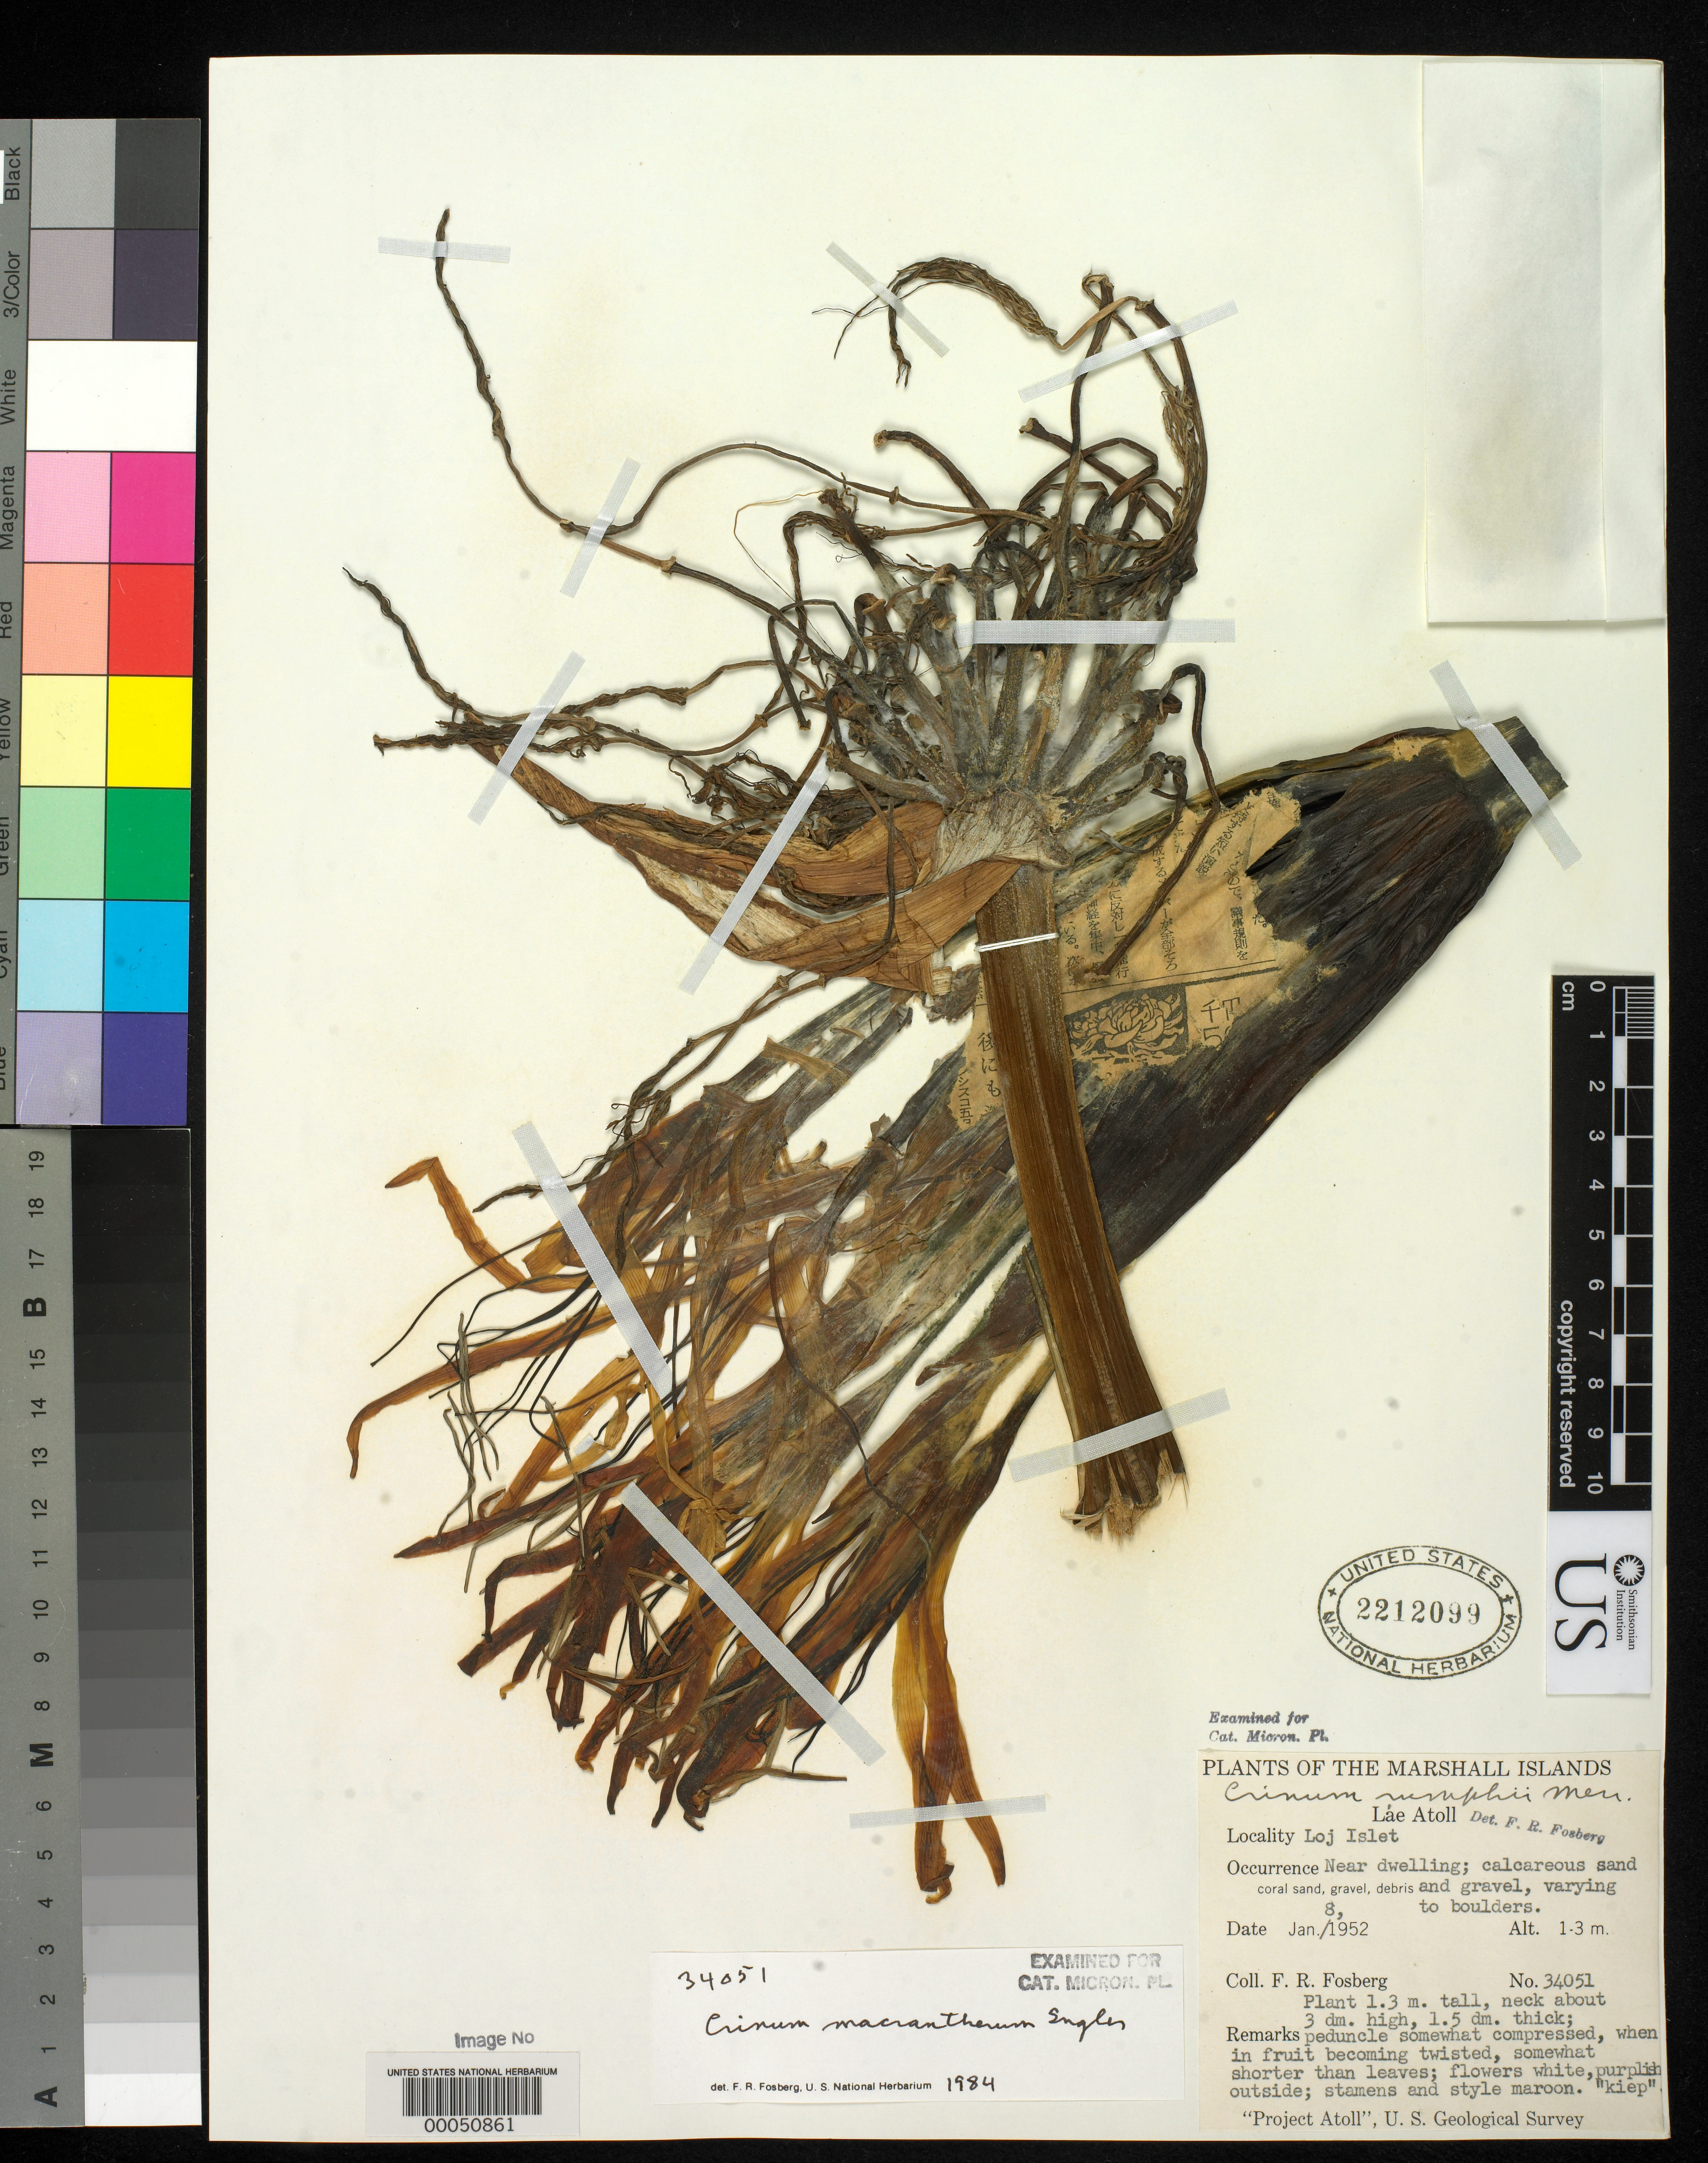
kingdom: Plantae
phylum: Tracheophyta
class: Liliopsida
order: Asparagales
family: Amaryllidaceae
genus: Crinum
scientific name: Crinum macrantherum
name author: Engl.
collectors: F. R. Fosberg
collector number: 34051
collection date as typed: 08 Jan 1952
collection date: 1952-01-08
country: Marshall Islands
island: Lae Atoll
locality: Loj Islet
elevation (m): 1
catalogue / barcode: US 2212099